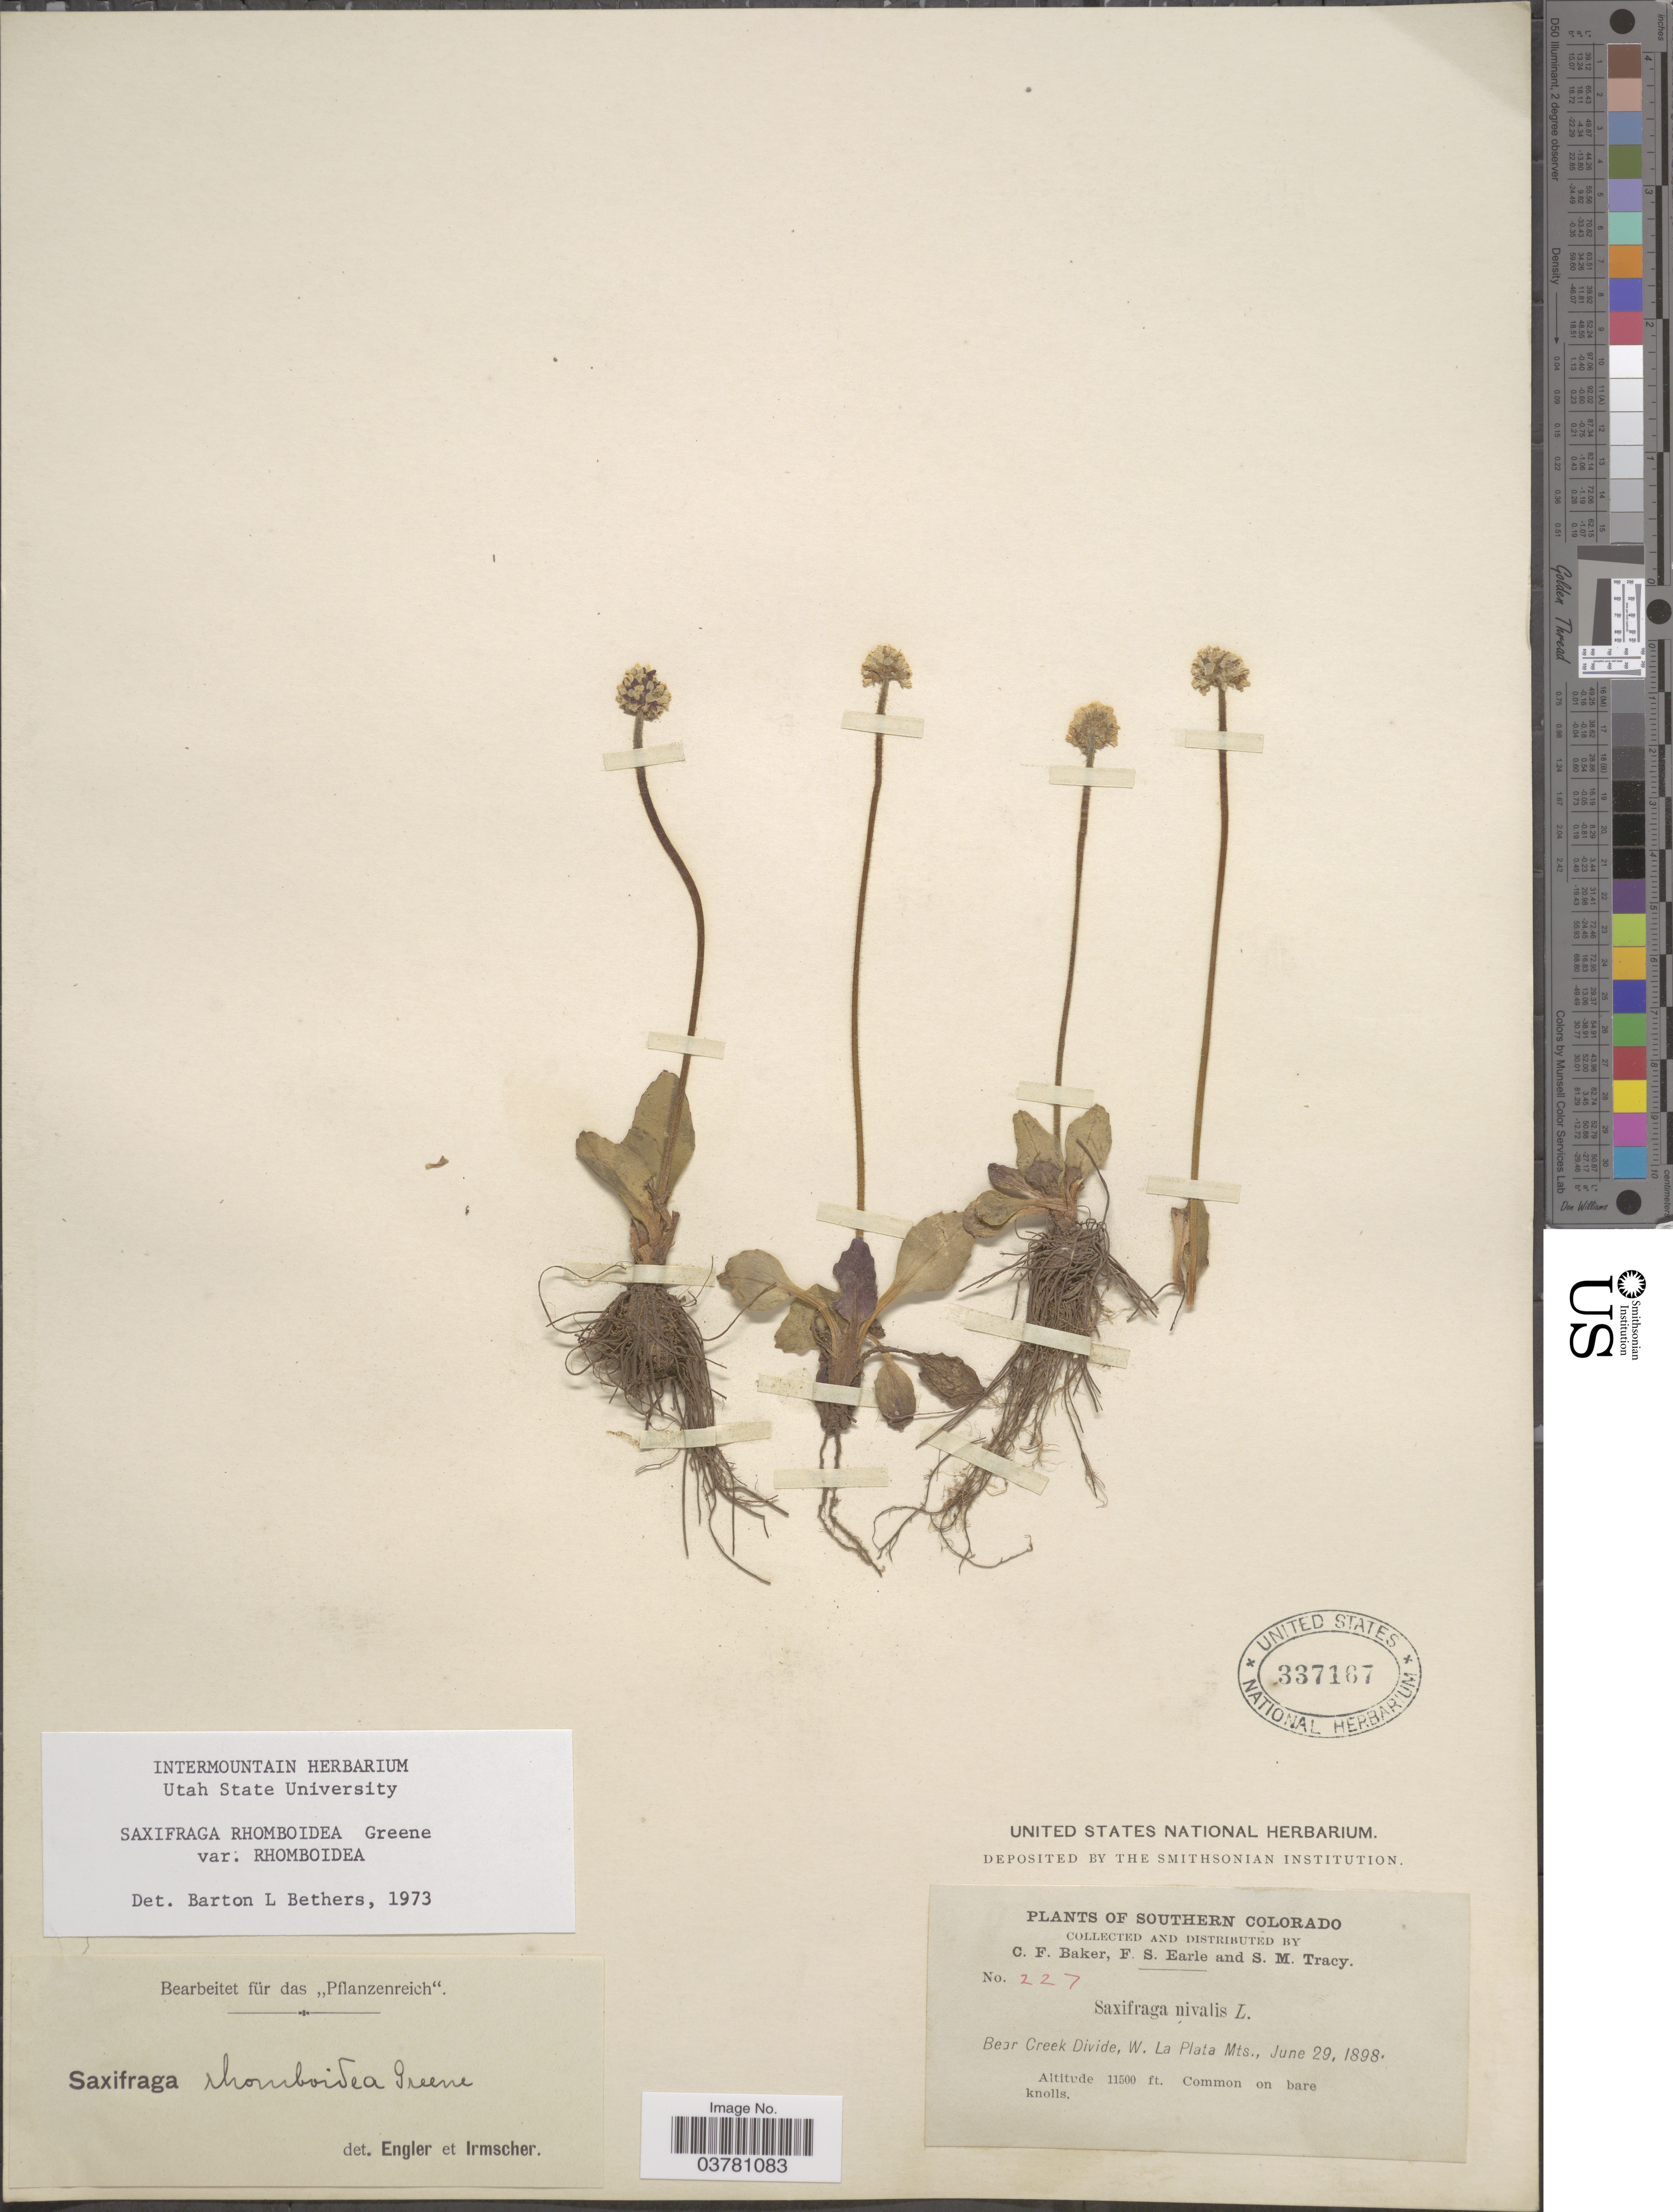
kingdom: Plantae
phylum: Tracheophyta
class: Magnoliopsida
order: Saxifragales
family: Saxifragaceae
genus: Micranthes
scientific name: Micranthes rhomboidea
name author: (Greene) Small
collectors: C. F. Baker, F. S. Earle & S. M. Tracy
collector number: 227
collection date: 1898-06-29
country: United States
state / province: Colorado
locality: Southern Colorado. Bear Creek Divide, W. La Plata Mts.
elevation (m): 3505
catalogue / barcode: US 337167